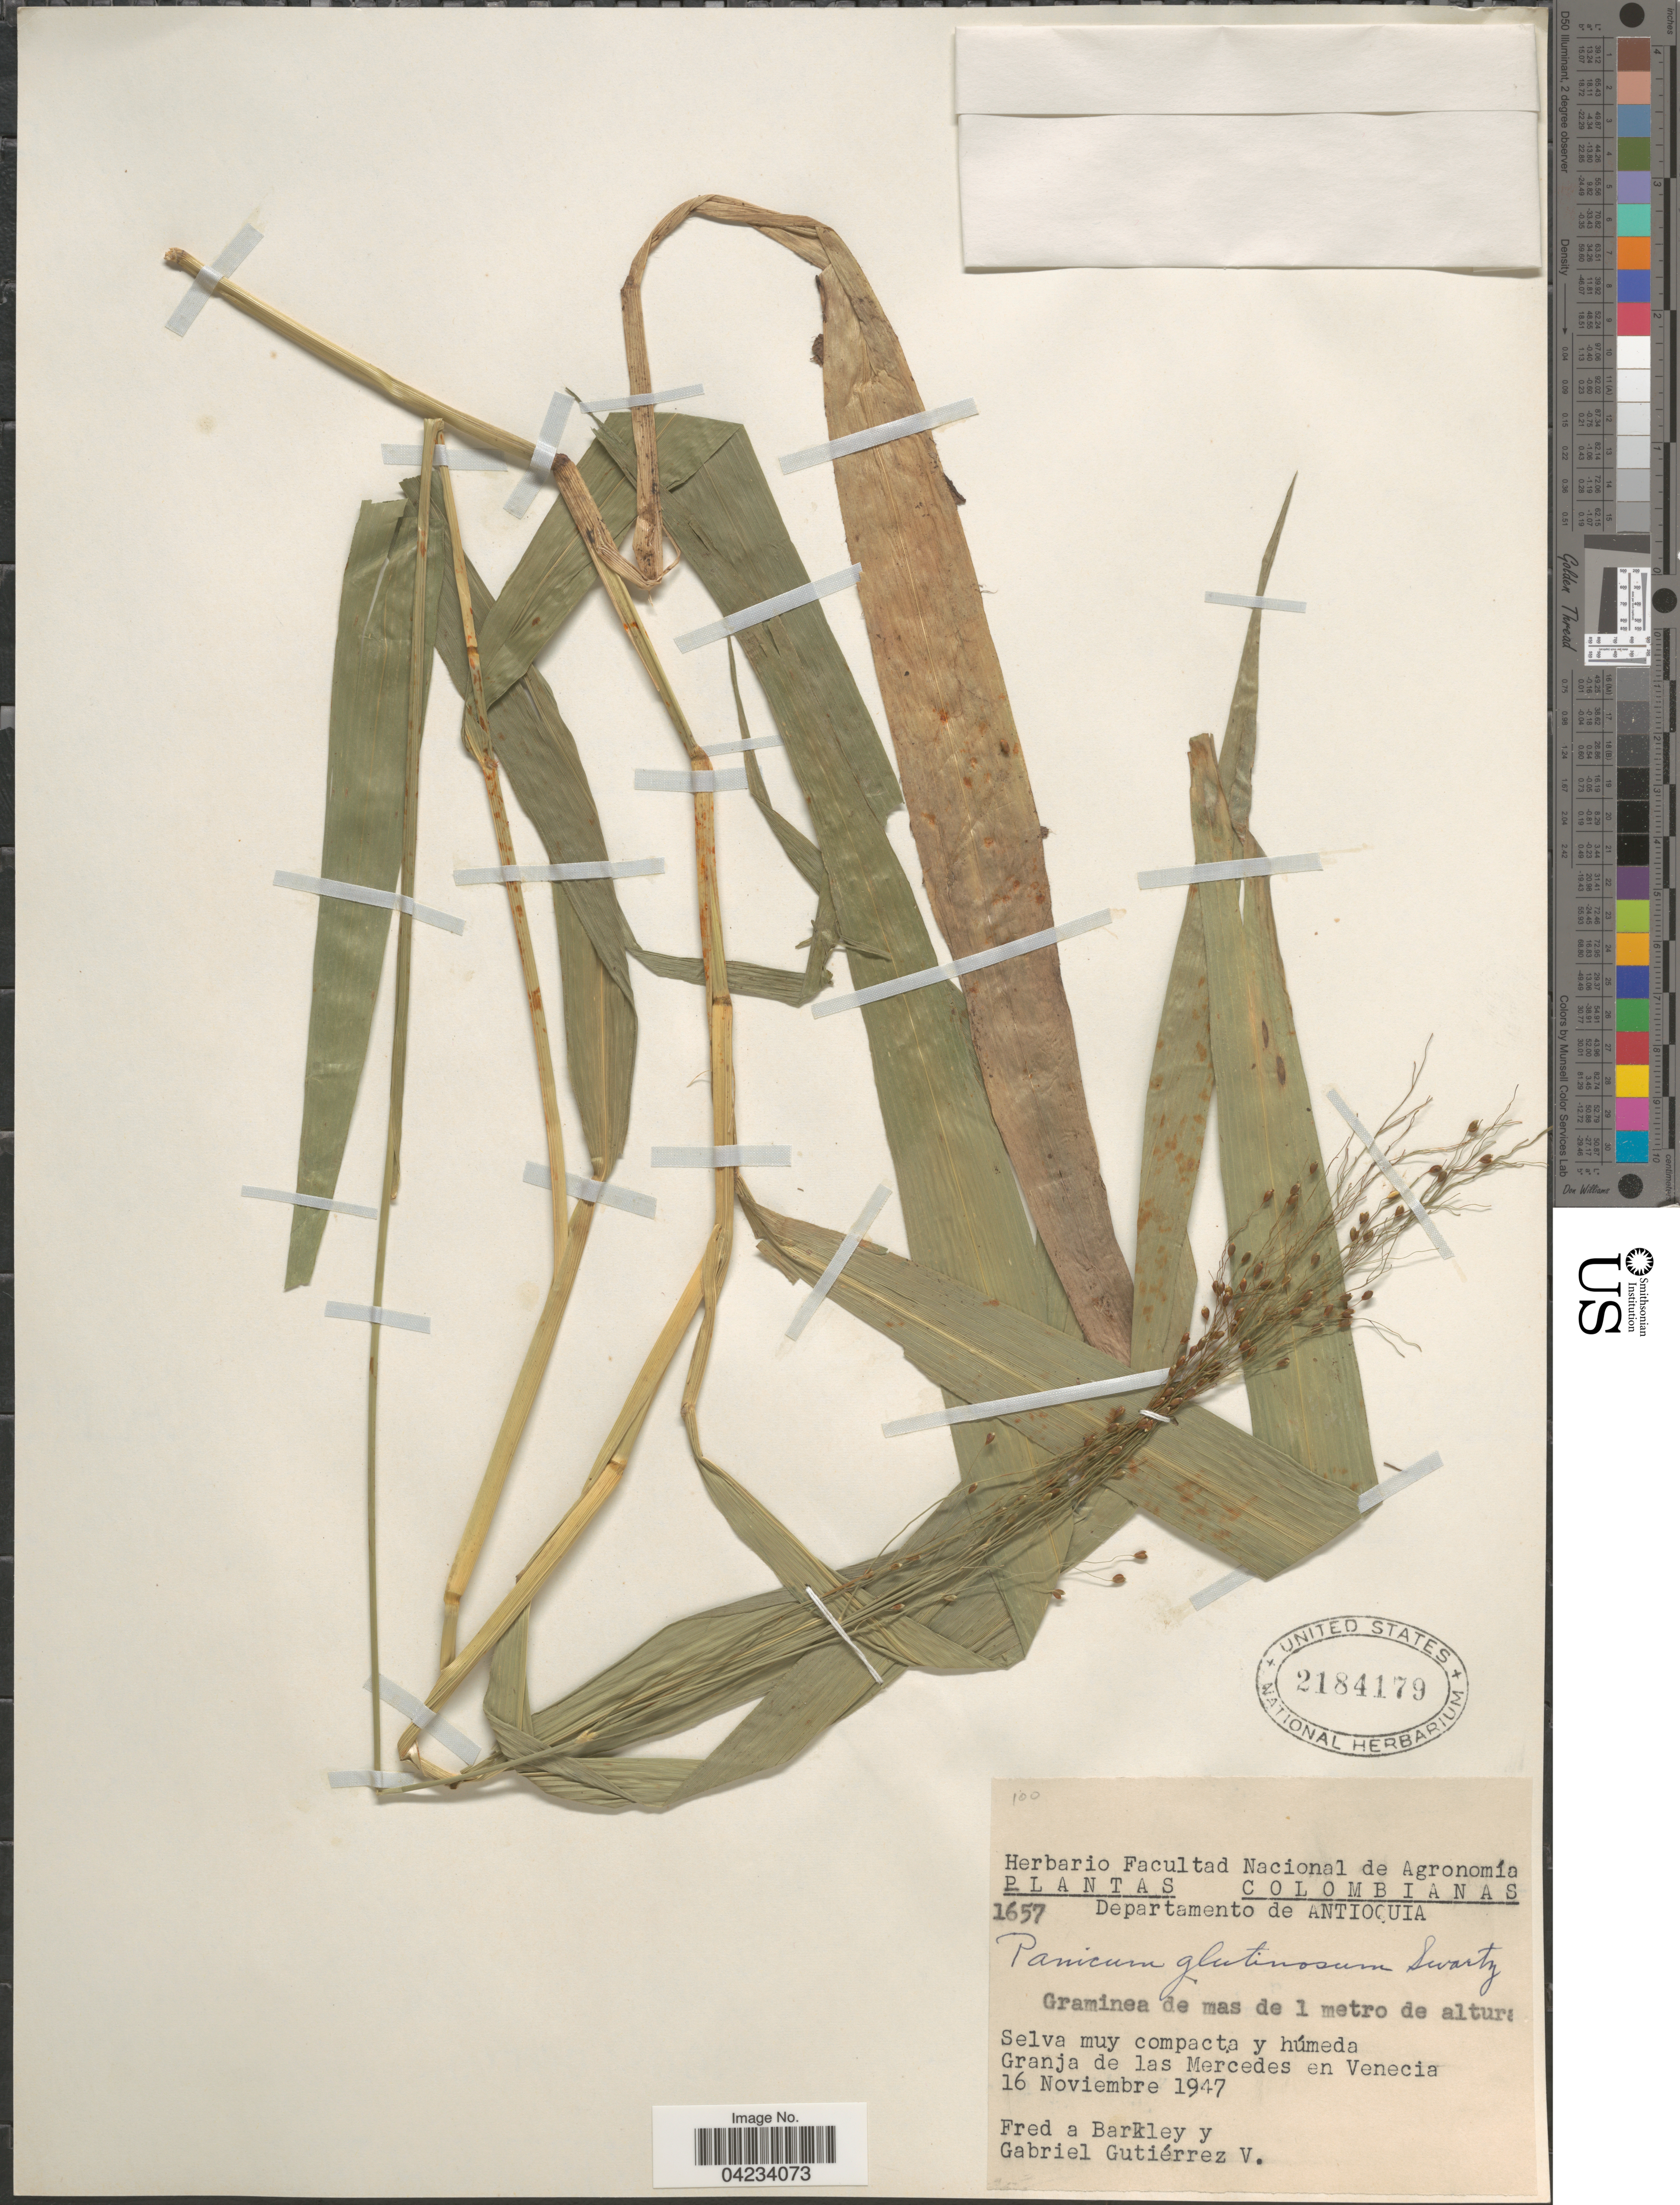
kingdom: Plantae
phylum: Tracheophyta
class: Liliopsida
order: Poales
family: Poaceae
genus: Homolepis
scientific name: Homolepis glutinosa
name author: (Sw.) Zuloaga & Soderstr.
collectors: F. A. Barkley & G. Gutiérrez V.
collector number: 1657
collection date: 1947-11-16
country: Colombia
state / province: Antioquia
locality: Departamento de Antioquia. Granja de las Mercedes en Venecia.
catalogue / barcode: US 2184179